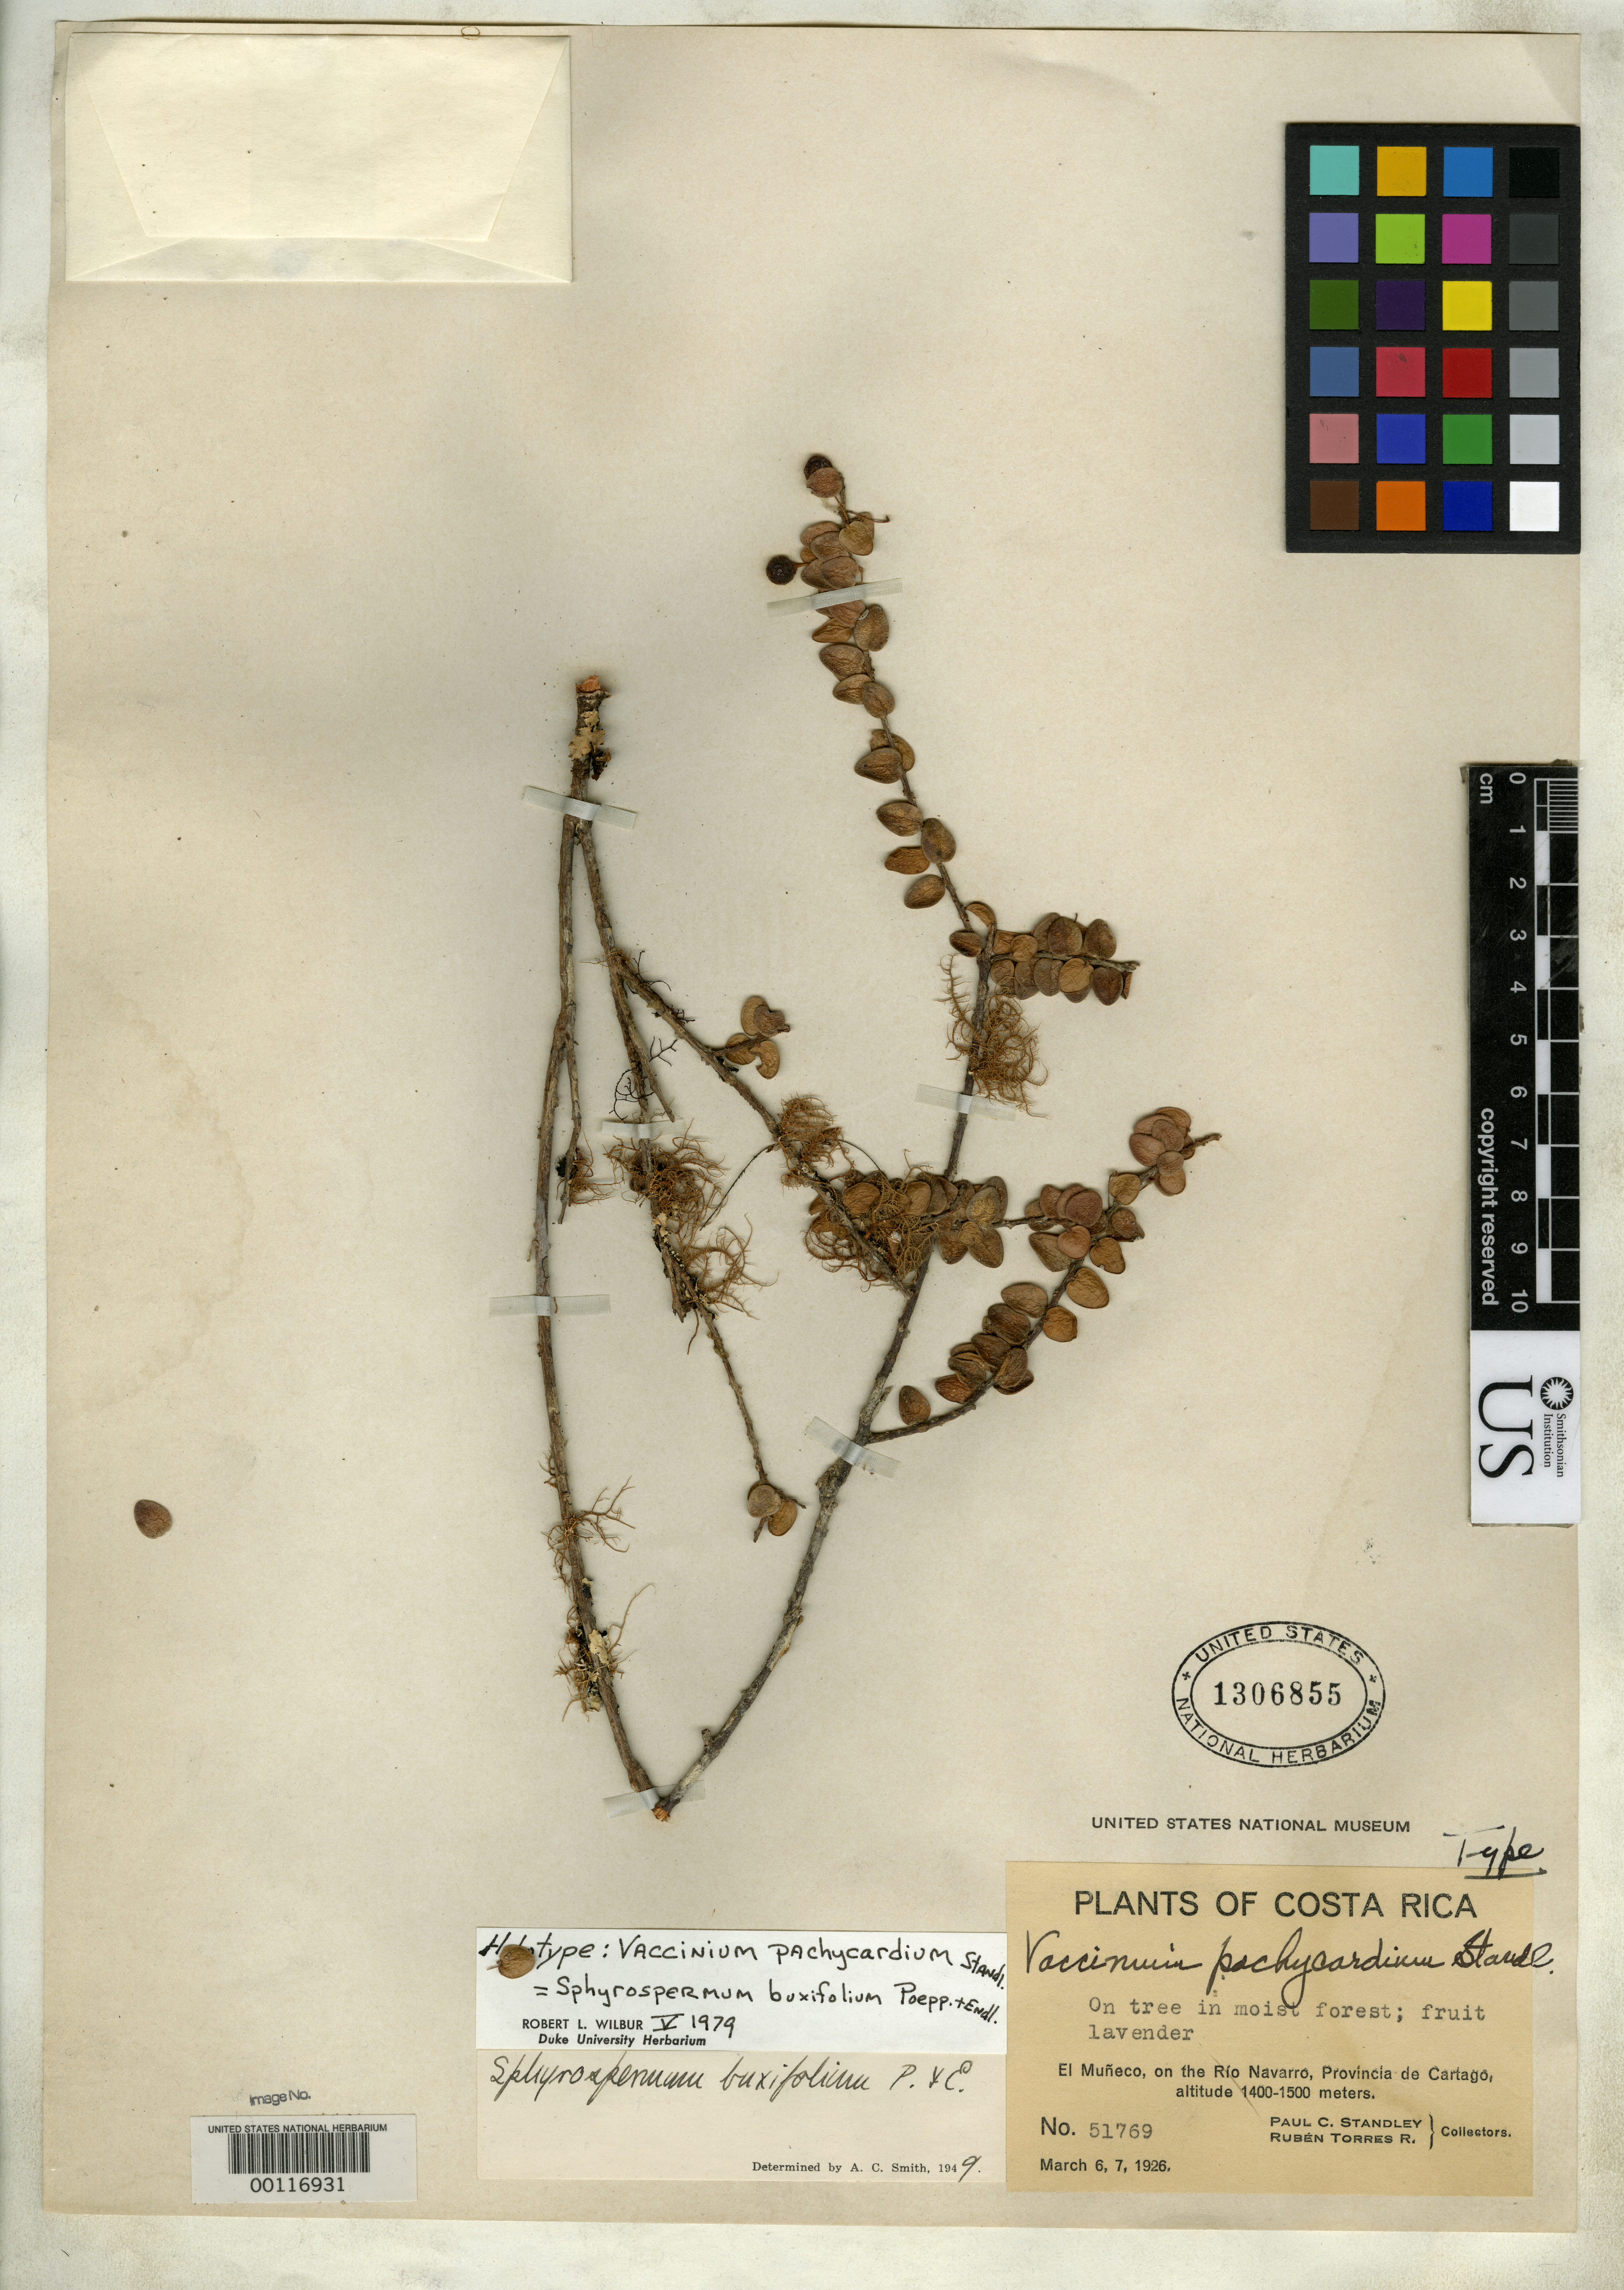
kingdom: Plantae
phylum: Tracheophyta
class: Magnoliopsida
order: Ericales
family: Ericaceae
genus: Vaccinium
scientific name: Vaccinium pachycardium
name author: Standl.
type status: Holotype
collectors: P. C. Standley & R. Torres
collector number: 51769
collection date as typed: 06 Mar 1926 to 07 Mar 1926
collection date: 1926-03-06/1926-03-07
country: Costa Rica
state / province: Cartago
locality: El Muneco, on Rio Navarro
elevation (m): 1400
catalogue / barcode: US 1306855